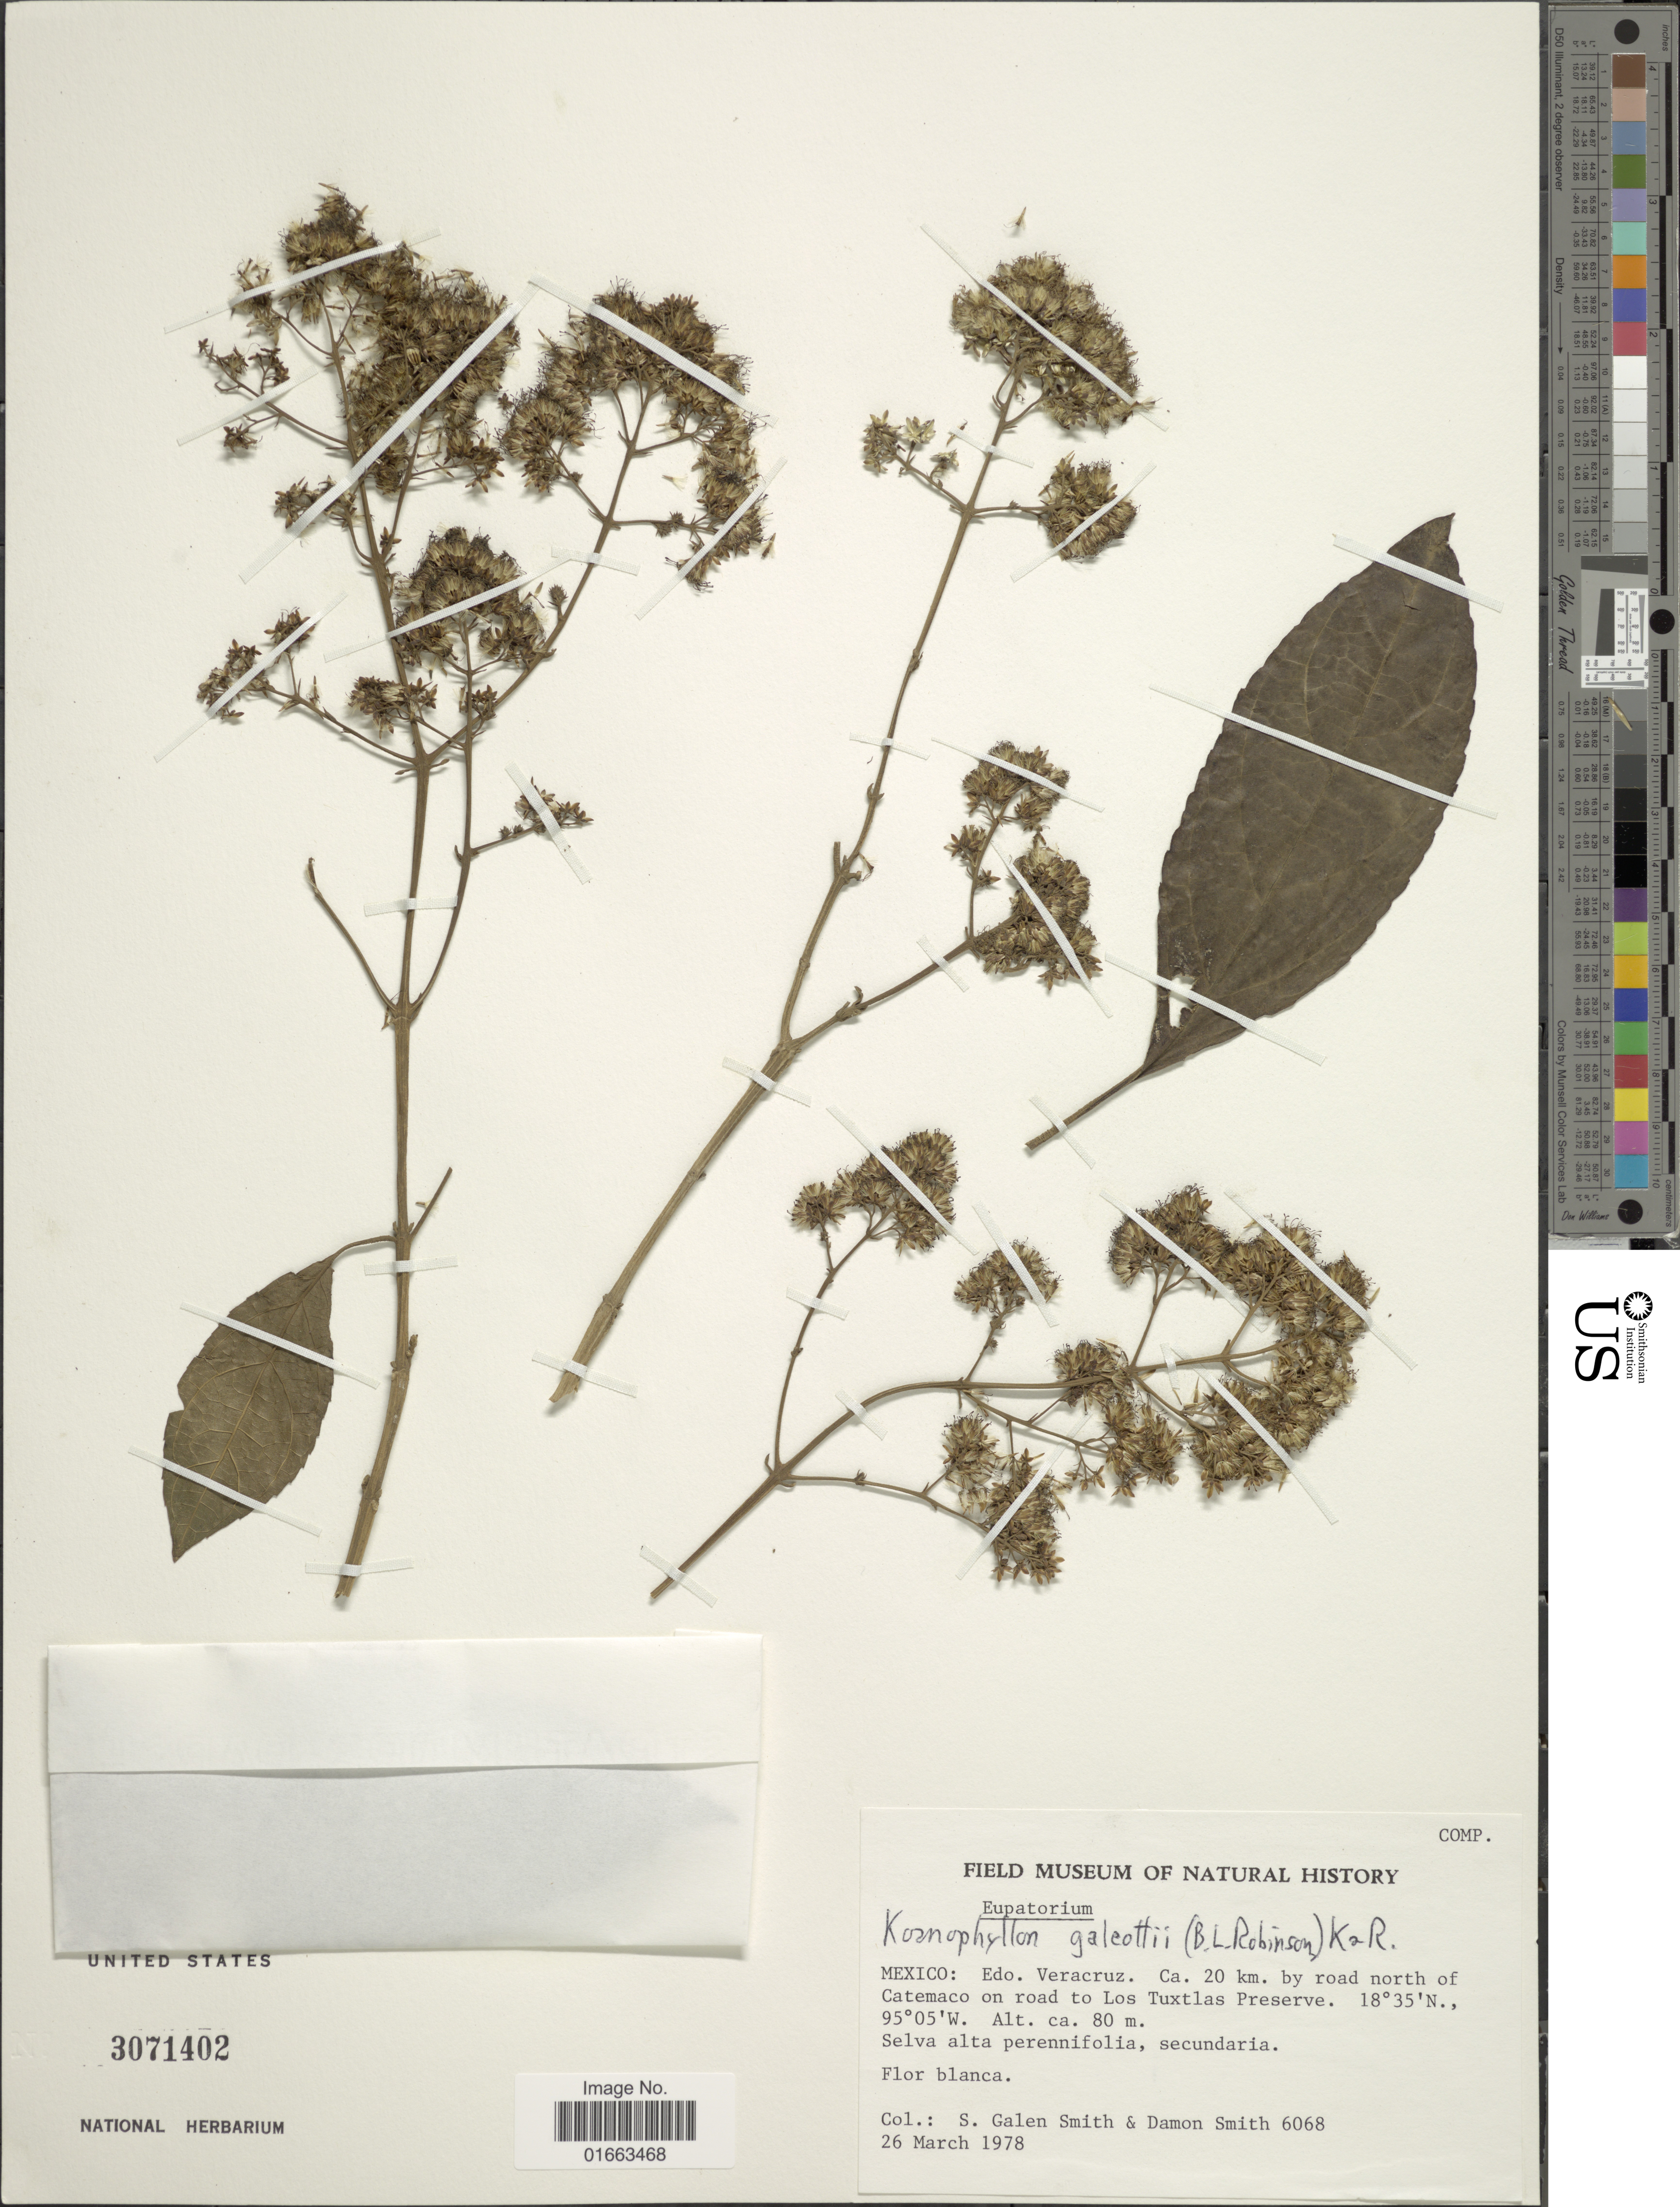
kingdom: Plantae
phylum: Tracheophyta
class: Magnoliopsida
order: Asterales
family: Asteraceae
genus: Koanophyllon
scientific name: Koanophyllon galeottii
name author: (B.L. Rob.) R.M. King & H. Rob.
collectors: S. G. Smith & D. A. Smith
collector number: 6068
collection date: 1978-03-26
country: Mexico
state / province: Veracruz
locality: Veracruz., ca. 20 km. by road north of Catemaco on road to Los Tuxtlas Preserve, Selva alta perennifolia, secundaria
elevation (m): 80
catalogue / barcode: US 3071402